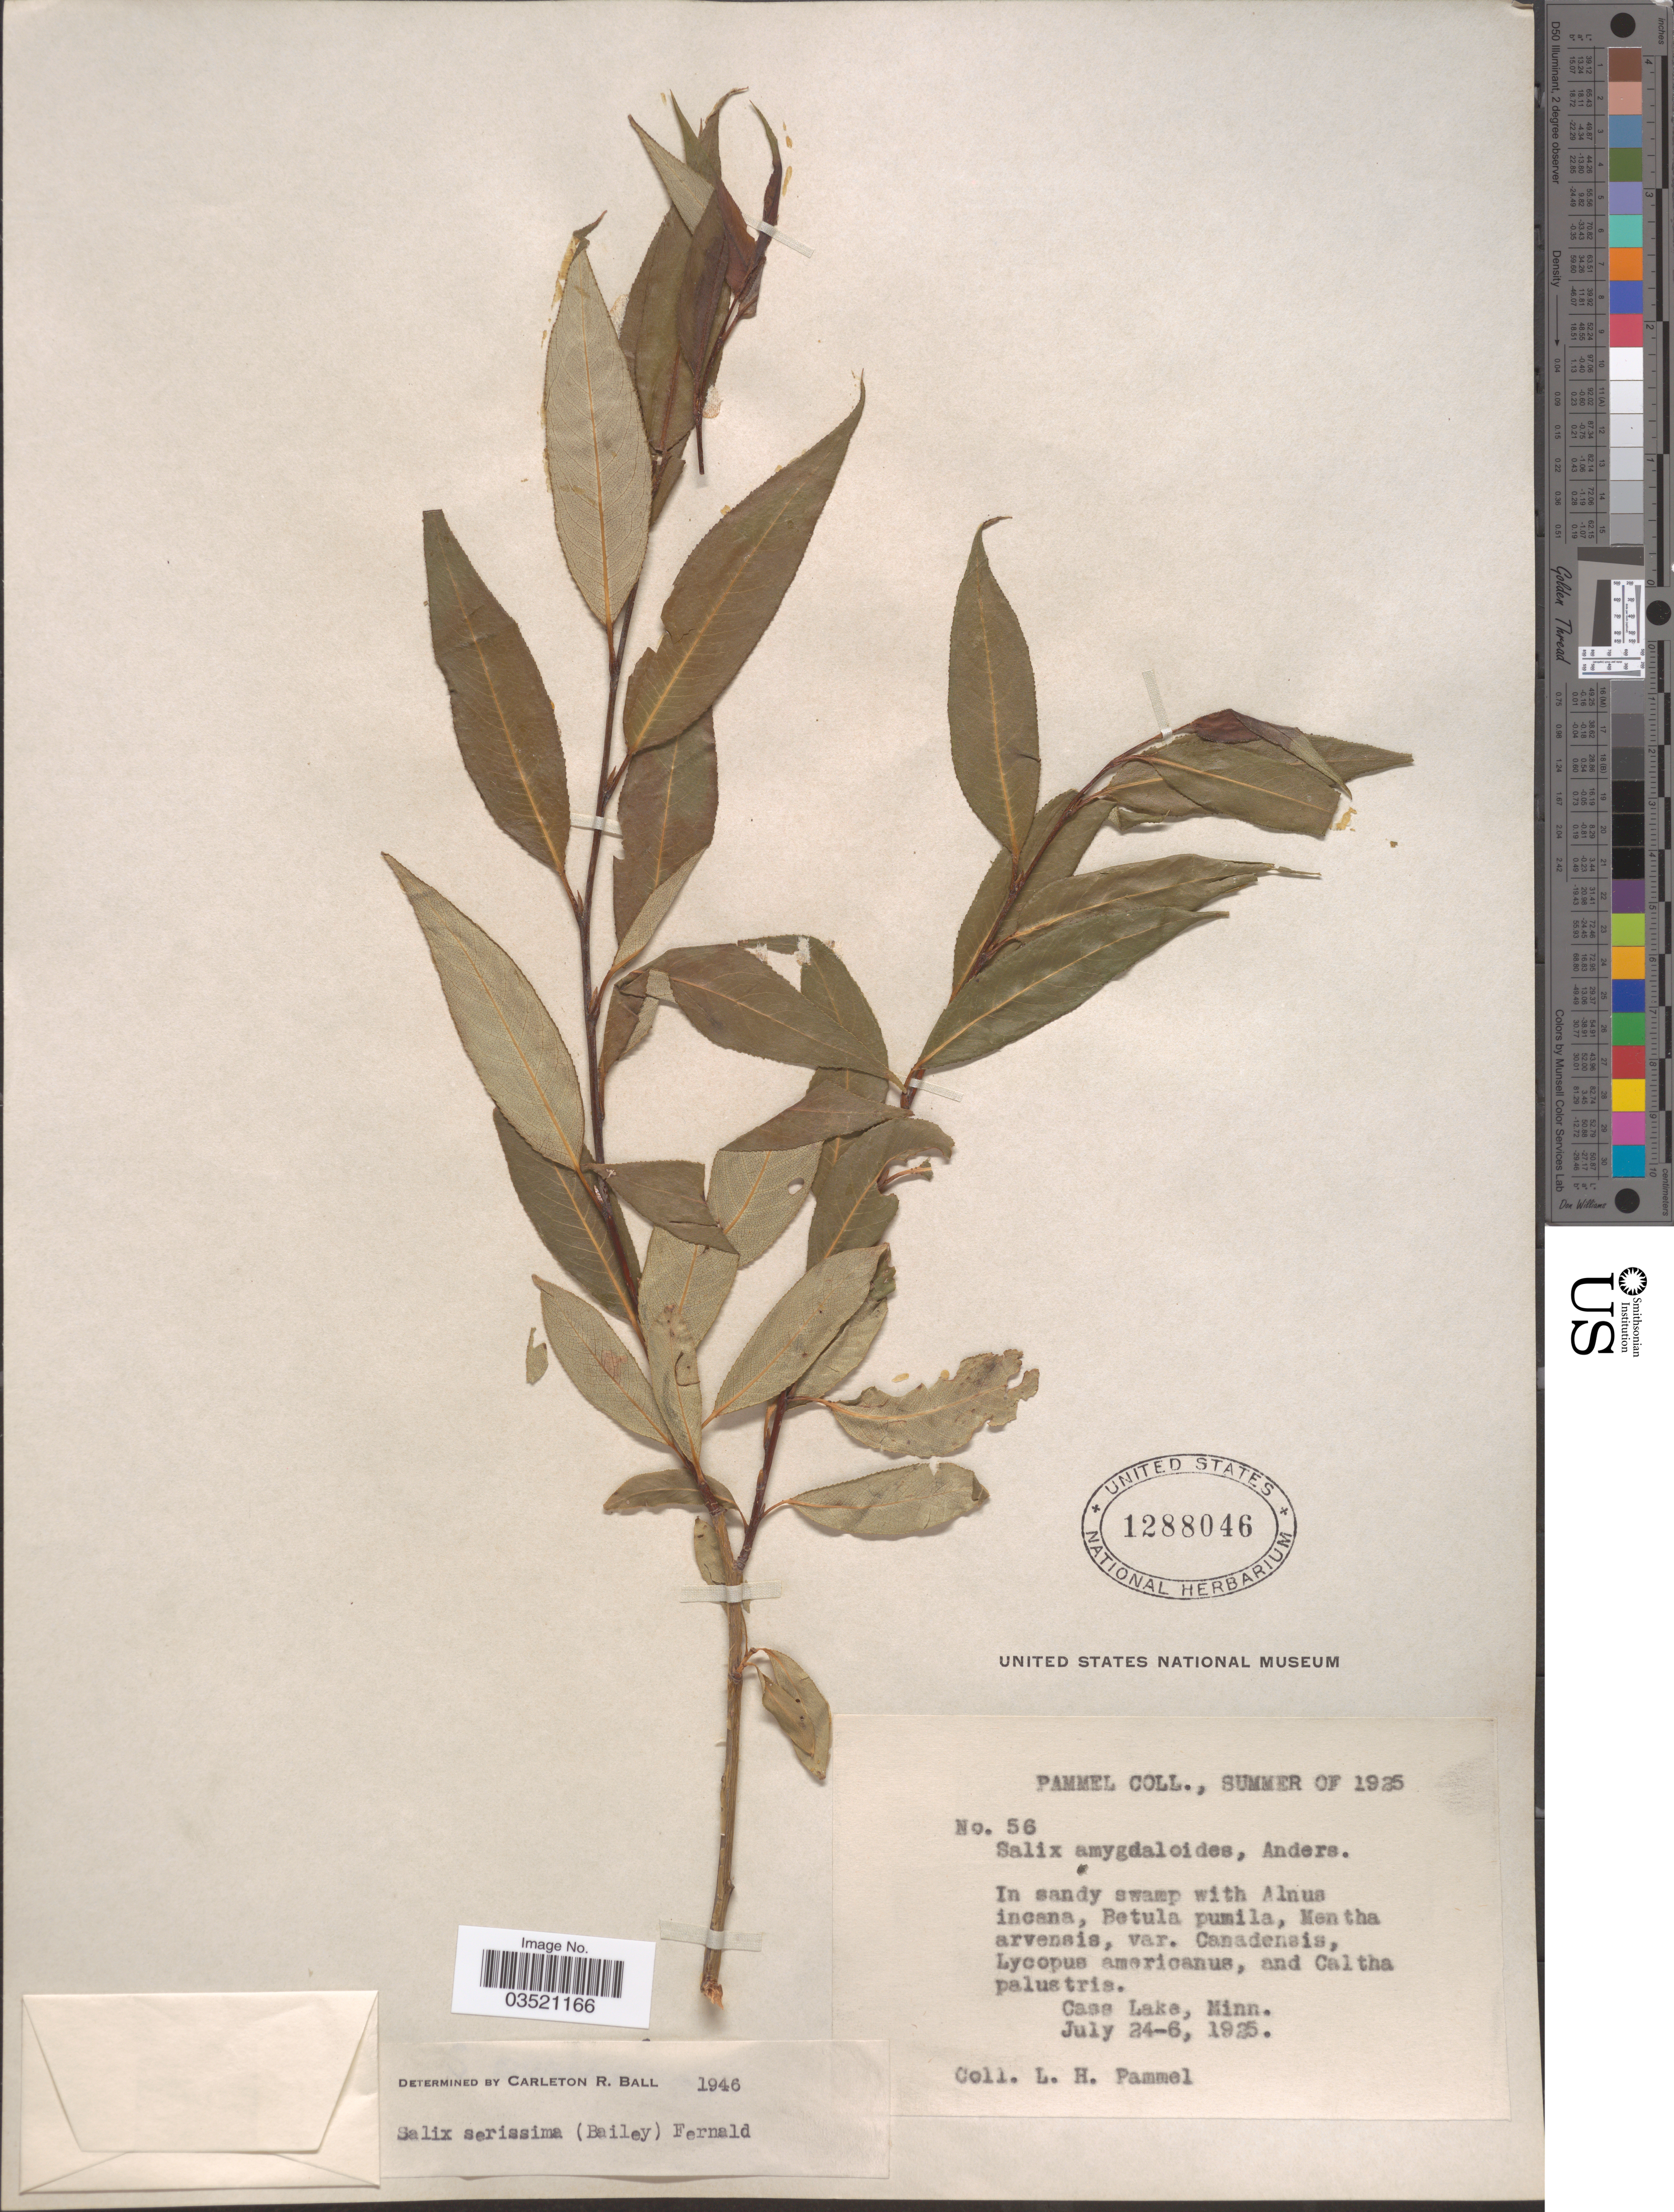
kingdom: Plantae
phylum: Tracheophyta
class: Magnoliopsida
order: Malpighiales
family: Salicaceae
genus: Salix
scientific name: Salix serissima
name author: (L.H. Bailey) Fernald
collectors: L. Pammel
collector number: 56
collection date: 1925-07-24/1925-07-26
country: United States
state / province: Minnesota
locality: Cass Lake.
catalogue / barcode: US 1288046